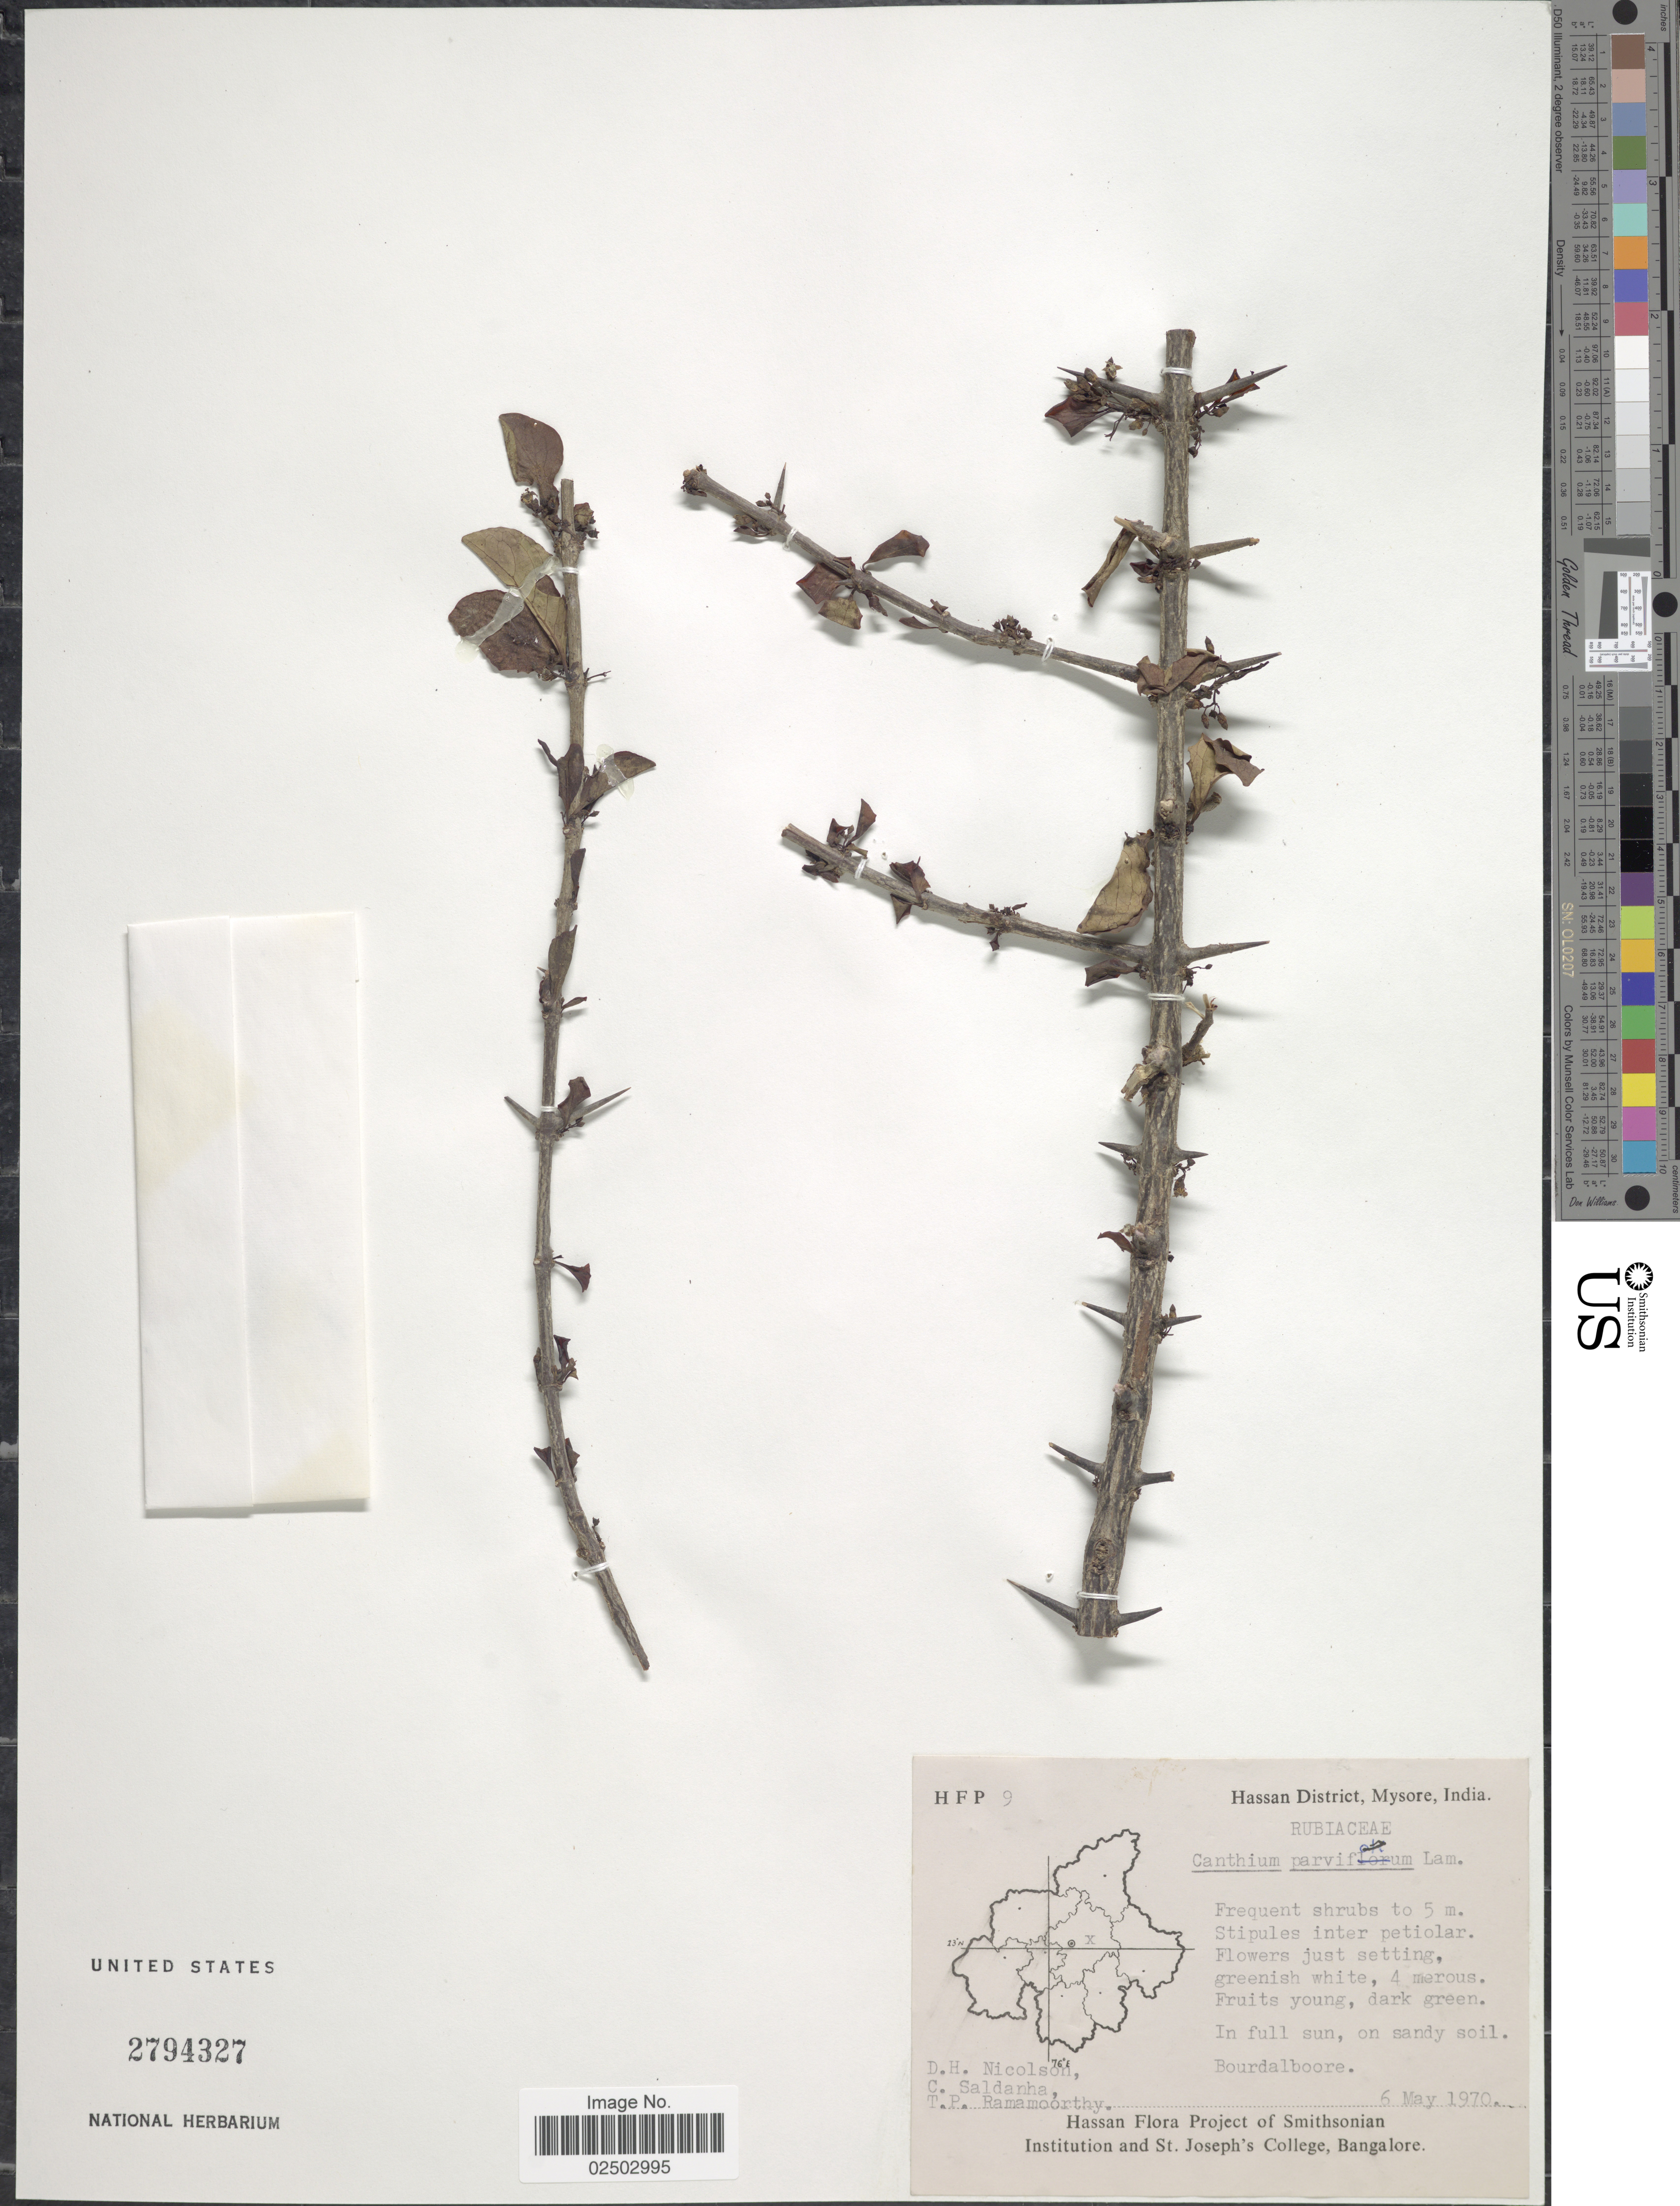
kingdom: Plantae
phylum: Tracheophyta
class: Magnoliopsida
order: Gentianales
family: Rubiaceae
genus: Canthium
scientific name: Canthium parviflorum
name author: Lam.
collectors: D. H. Nicolson, C. Saldanha & T. P. Ramamoorthy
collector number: HFP9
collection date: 1970-05-06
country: India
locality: Hassan District, Mysore, Bourdalboore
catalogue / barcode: US 2794327